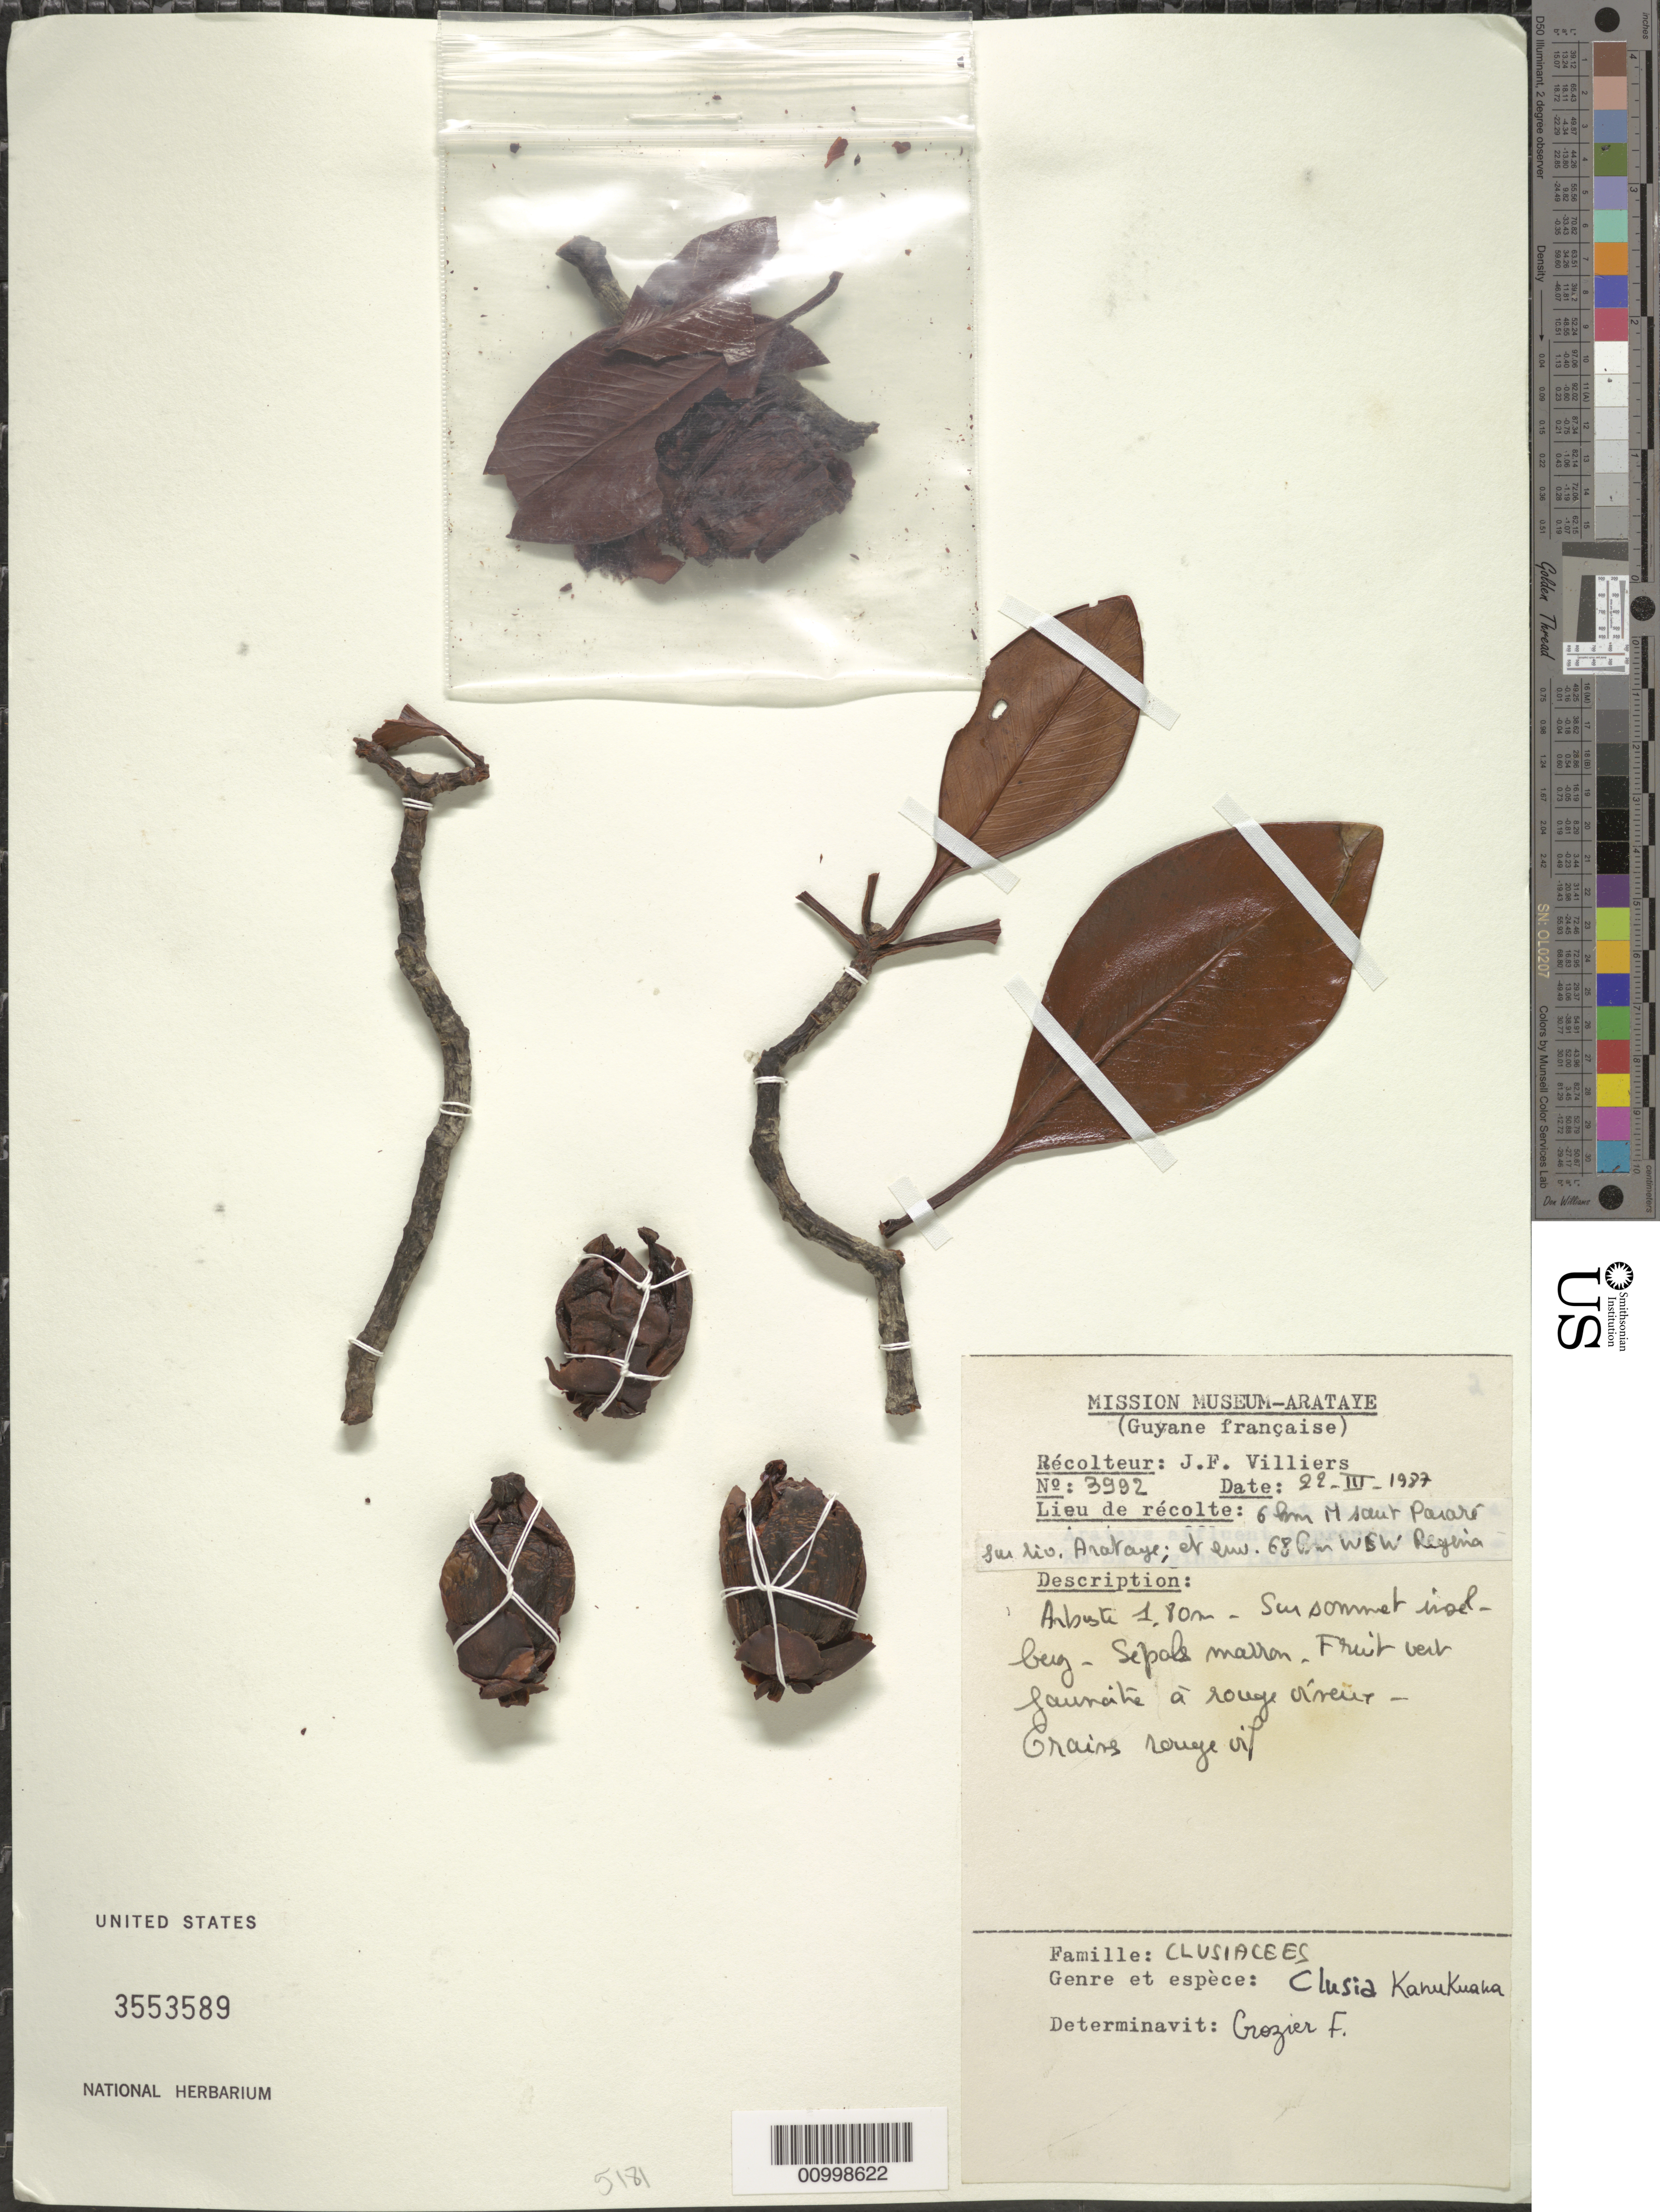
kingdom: Plantae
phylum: Tracheophyta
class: Magnoliopsida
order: Malpighiales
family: Clusiaceae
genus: Clusia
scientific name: Clusia kanukuana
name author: Maguire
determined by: Crozier, F.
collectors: J. Villiers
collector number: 3992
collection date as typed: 22-Mar-87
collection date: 1987-03-22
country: French Guiana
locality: Regina, 68 km WSW; 6 km N saut Pararé, sur riv Arataye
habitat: Sur sommet inselberg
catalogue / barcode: US 3553589